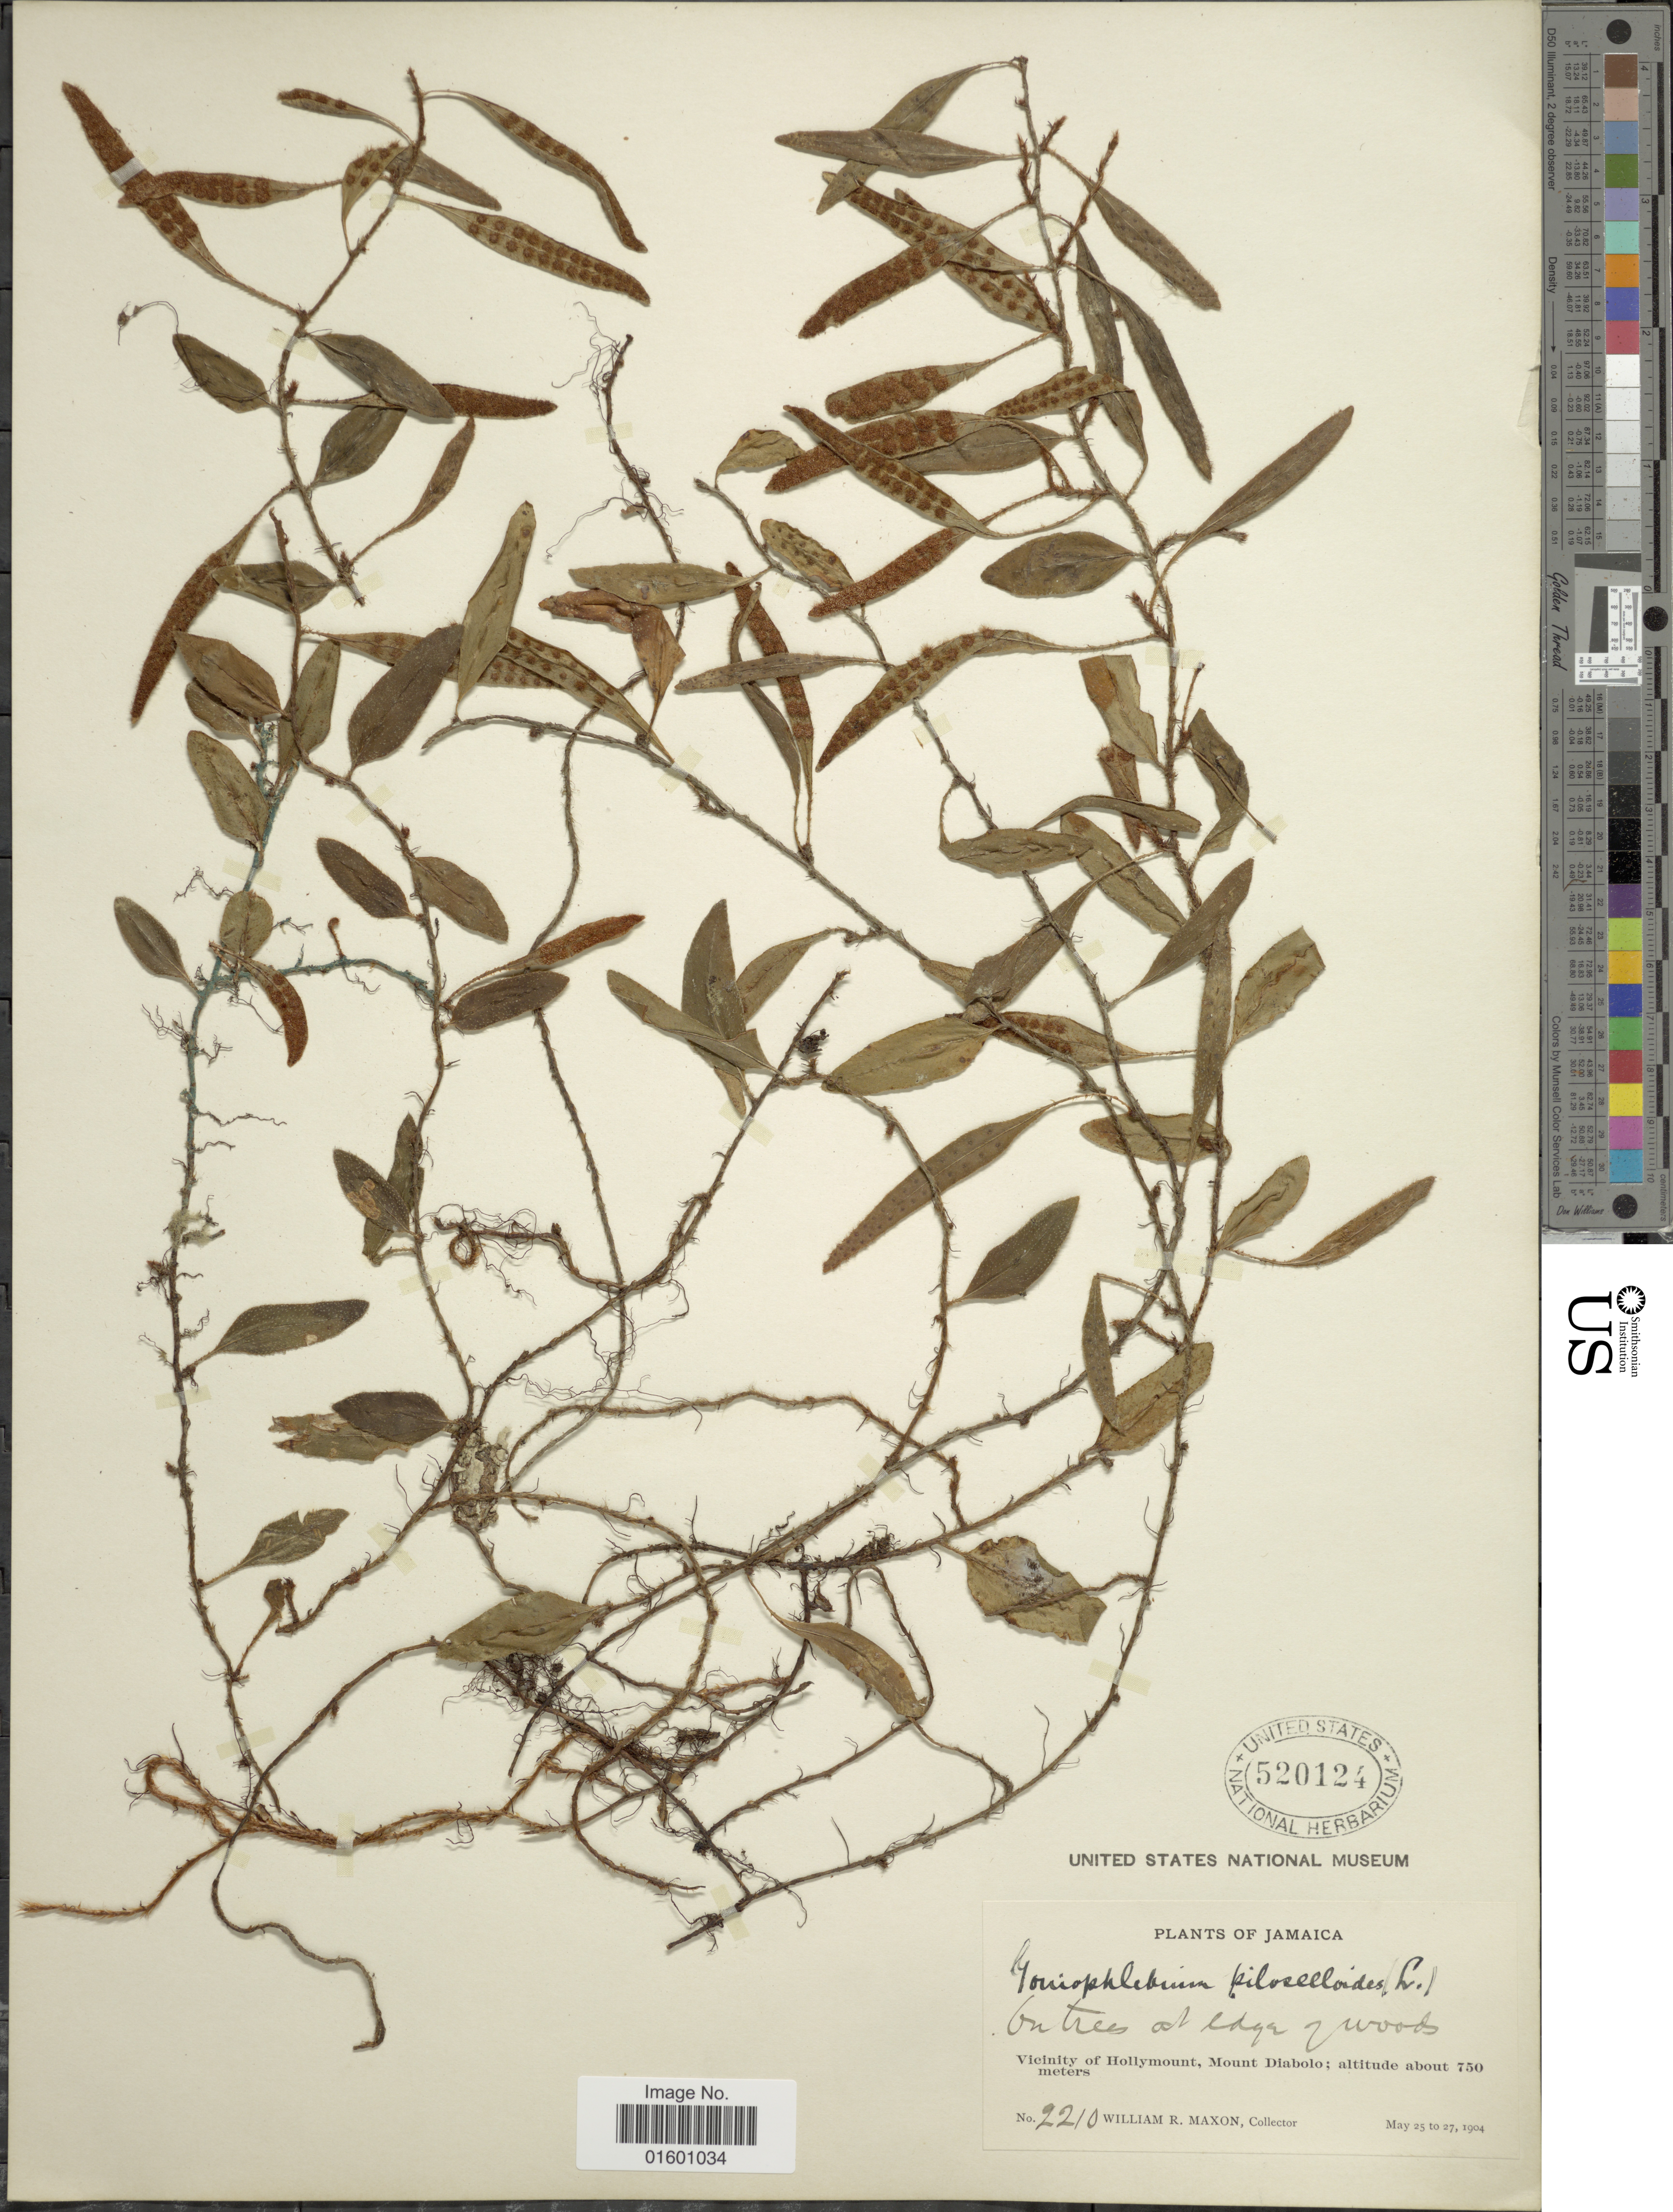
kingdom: Plantae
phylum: Tracheophyta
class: Polypodiopsida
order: Polypodiales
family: Polypodiaceae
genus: Microgramma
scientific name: Microgramma piloselloides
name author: (L.) Copel.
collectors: W. R. Maxon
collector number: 2210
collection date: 1904-05-25/1904-05-27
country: Jamaica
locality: Vicinity of Hollymount, Mount Diabolo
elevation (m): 750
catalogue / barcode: US 520124